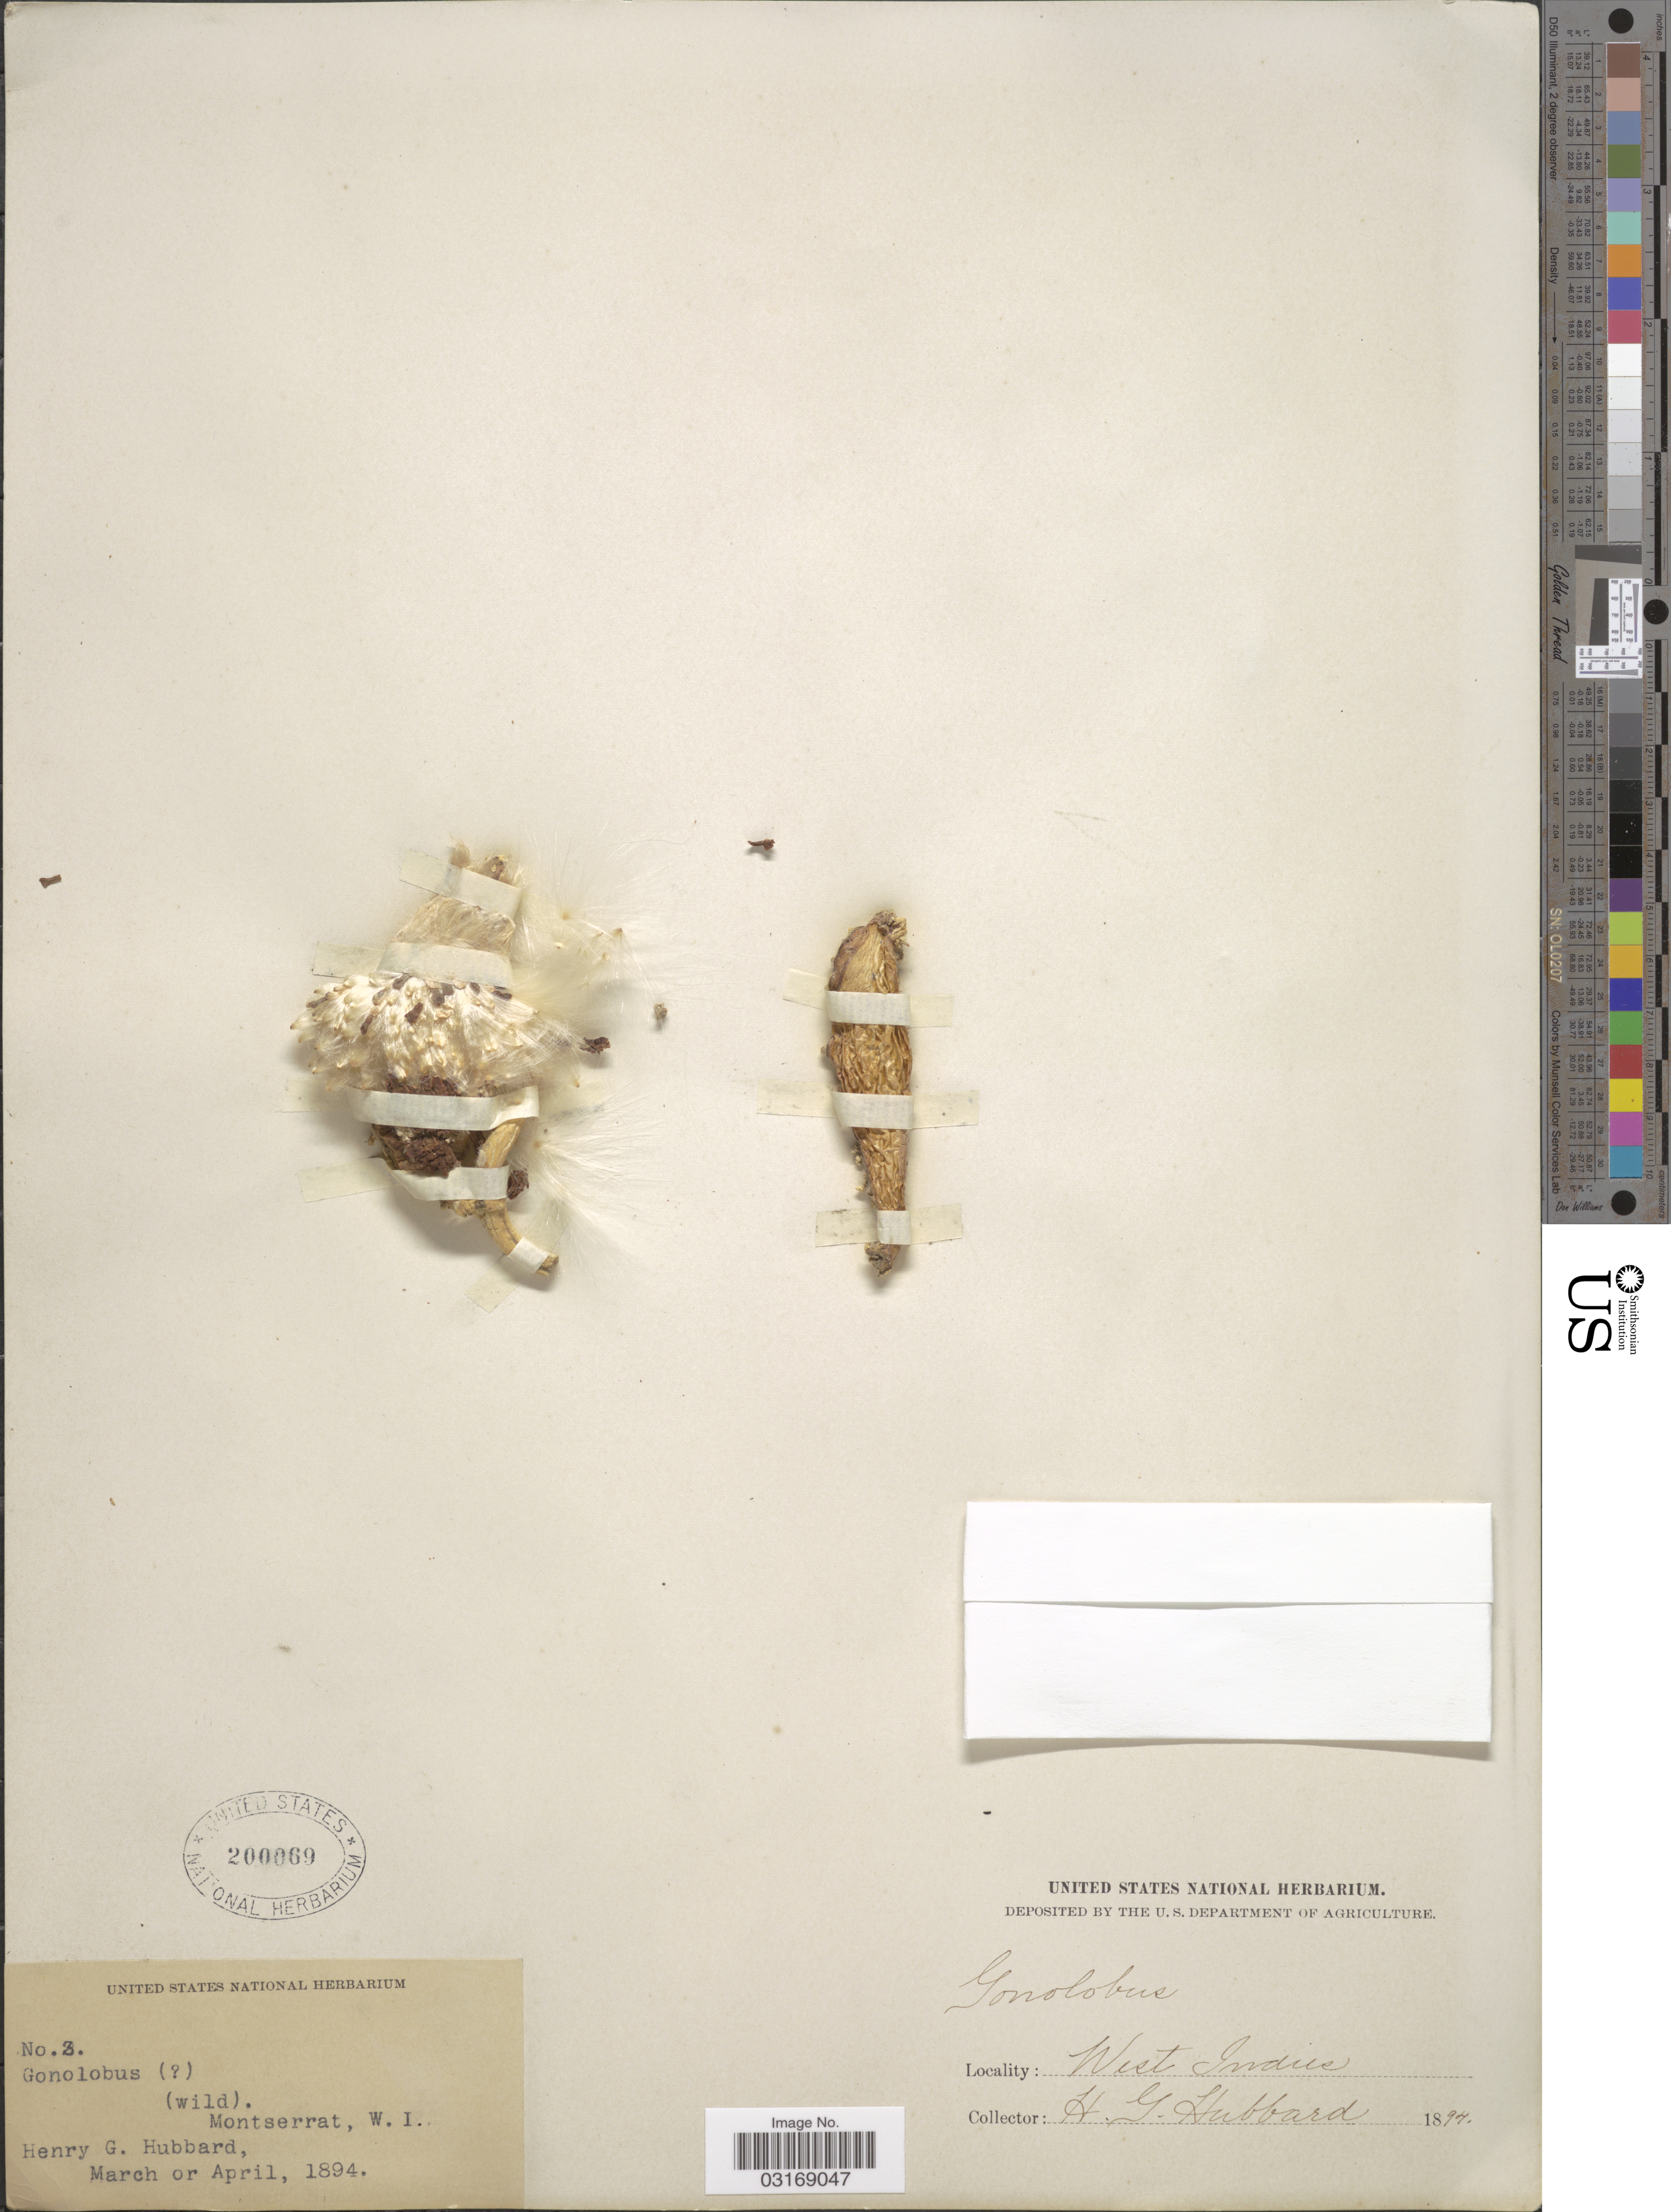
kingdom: Plantae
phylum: Tracheophyta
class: Magnoliopsida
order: Gentianales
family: Apocynaceae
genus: Gonolobus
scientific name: Gonolobus sp.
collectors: H. G. Hubbard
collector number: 3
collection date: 1894-03/1894-04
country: Montserrat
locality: West Indies.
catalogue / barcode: US 200069